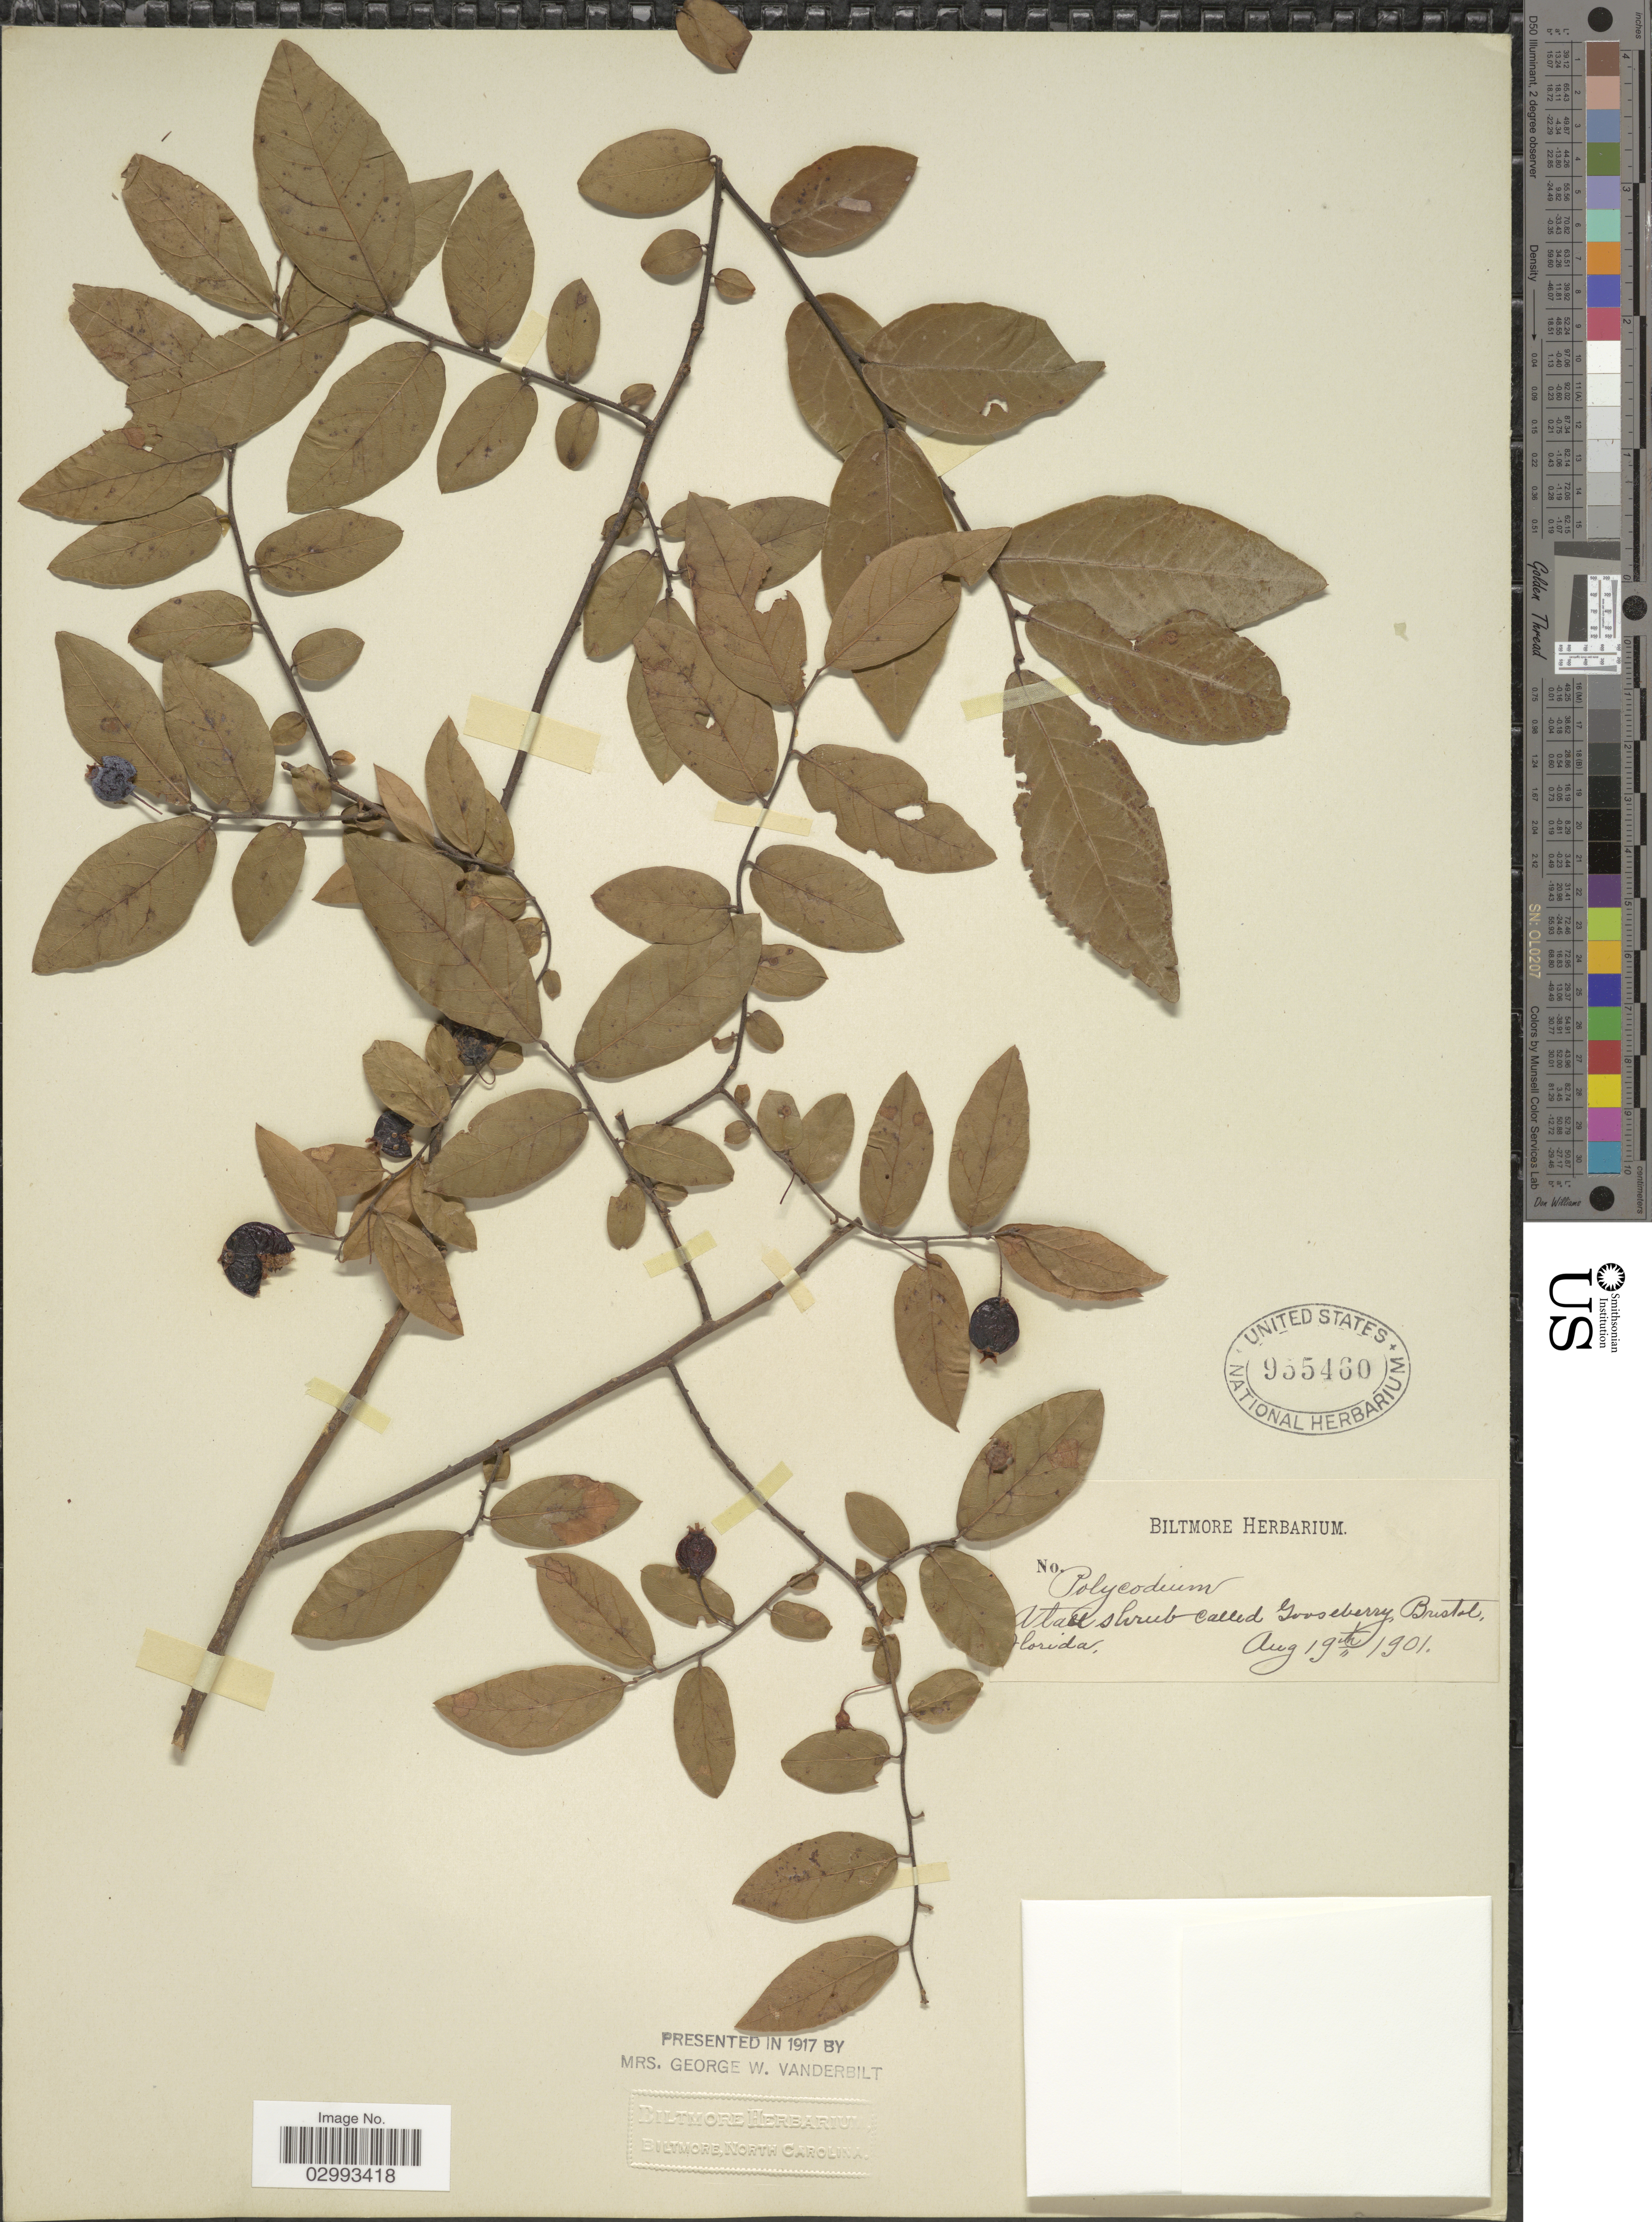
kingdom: Plantae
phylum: Tracheophyta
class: Magnoliopsida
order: Ericales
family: Ericaceae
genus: Polycodium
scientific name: Polycodium stamineum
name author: (L.) Greene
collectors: ex herb. Biltmore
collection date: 1901-08-19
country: United States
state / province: Florida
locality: Gooseberry, Bristol.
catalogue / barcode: US 955460